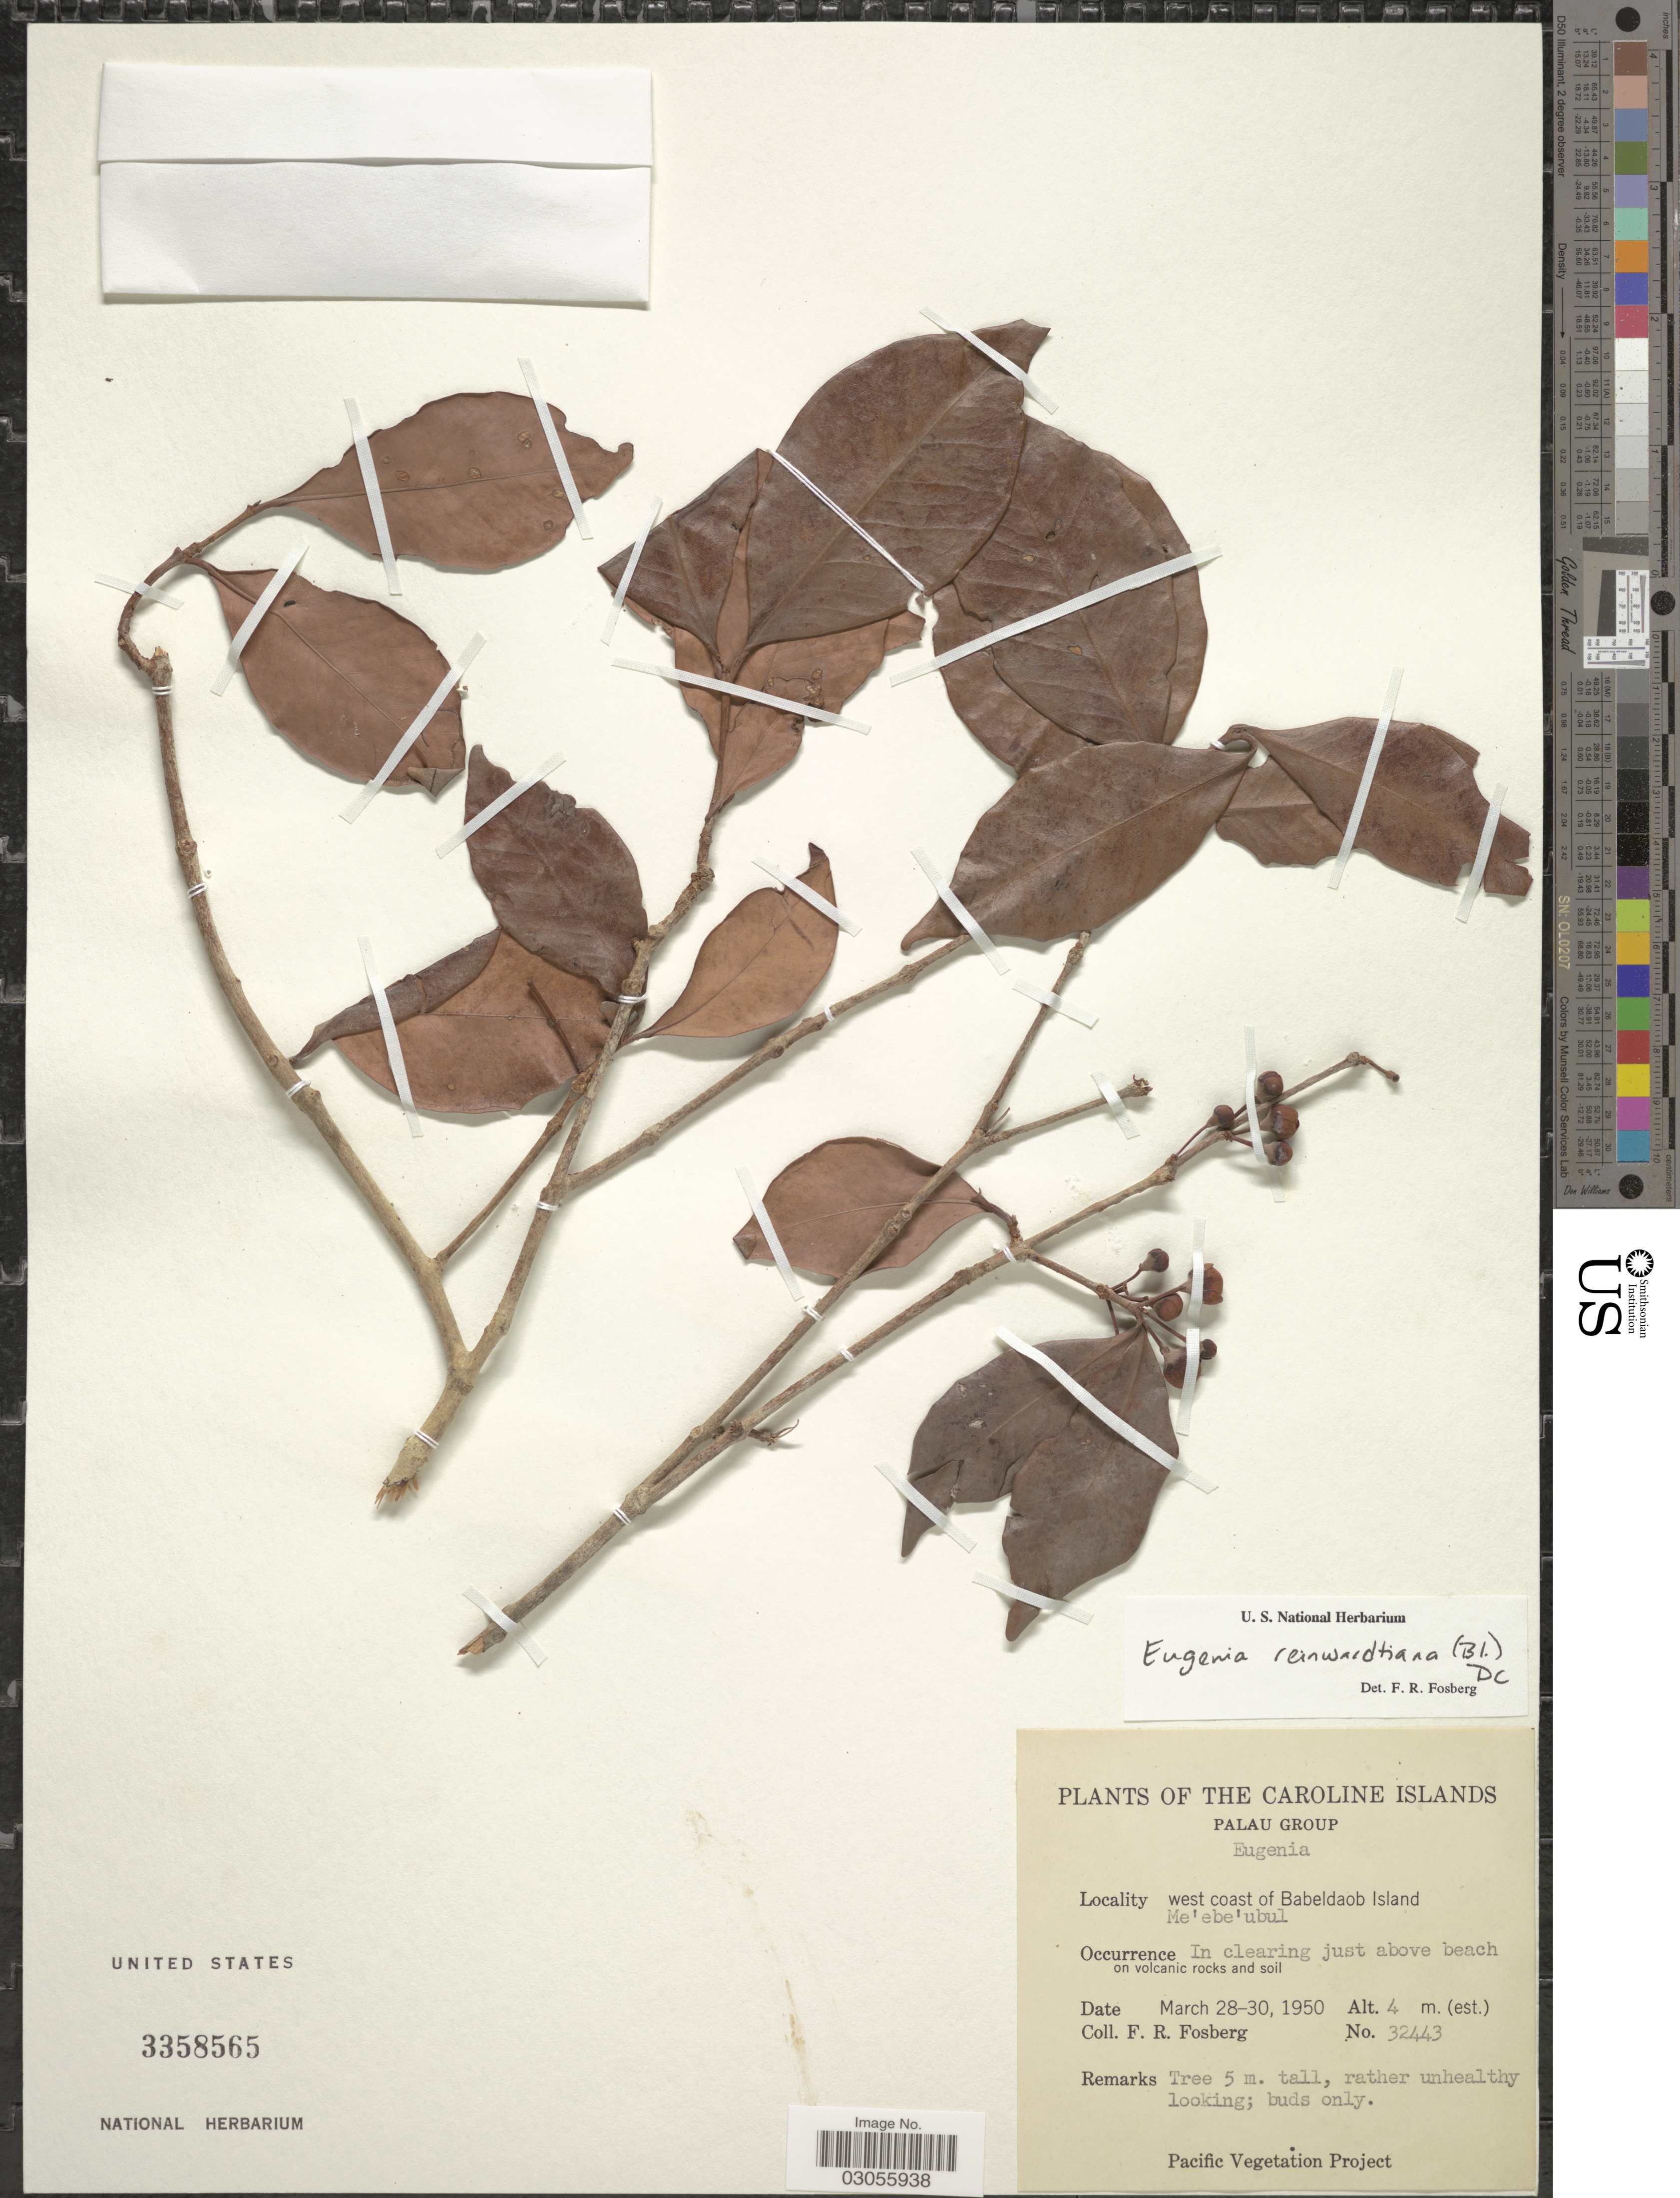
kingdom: Plantae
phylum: Tracheophyta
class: Magnoliopsida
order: Myrtales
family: Myrtaceae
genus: Eugenia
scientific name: Eugenia reinwardtiana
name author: (Blume) DC.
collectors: F. R. Fosberg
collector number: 32443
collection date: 1950-03-28/1950-03-30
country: Palau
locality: Caroline Islands. Palau Group. West coast of Babeldaob Island. Me'ebe'ubul. In clearing just above beach on volcanic rocks and soil.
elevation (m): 4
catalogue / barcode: US 3358565